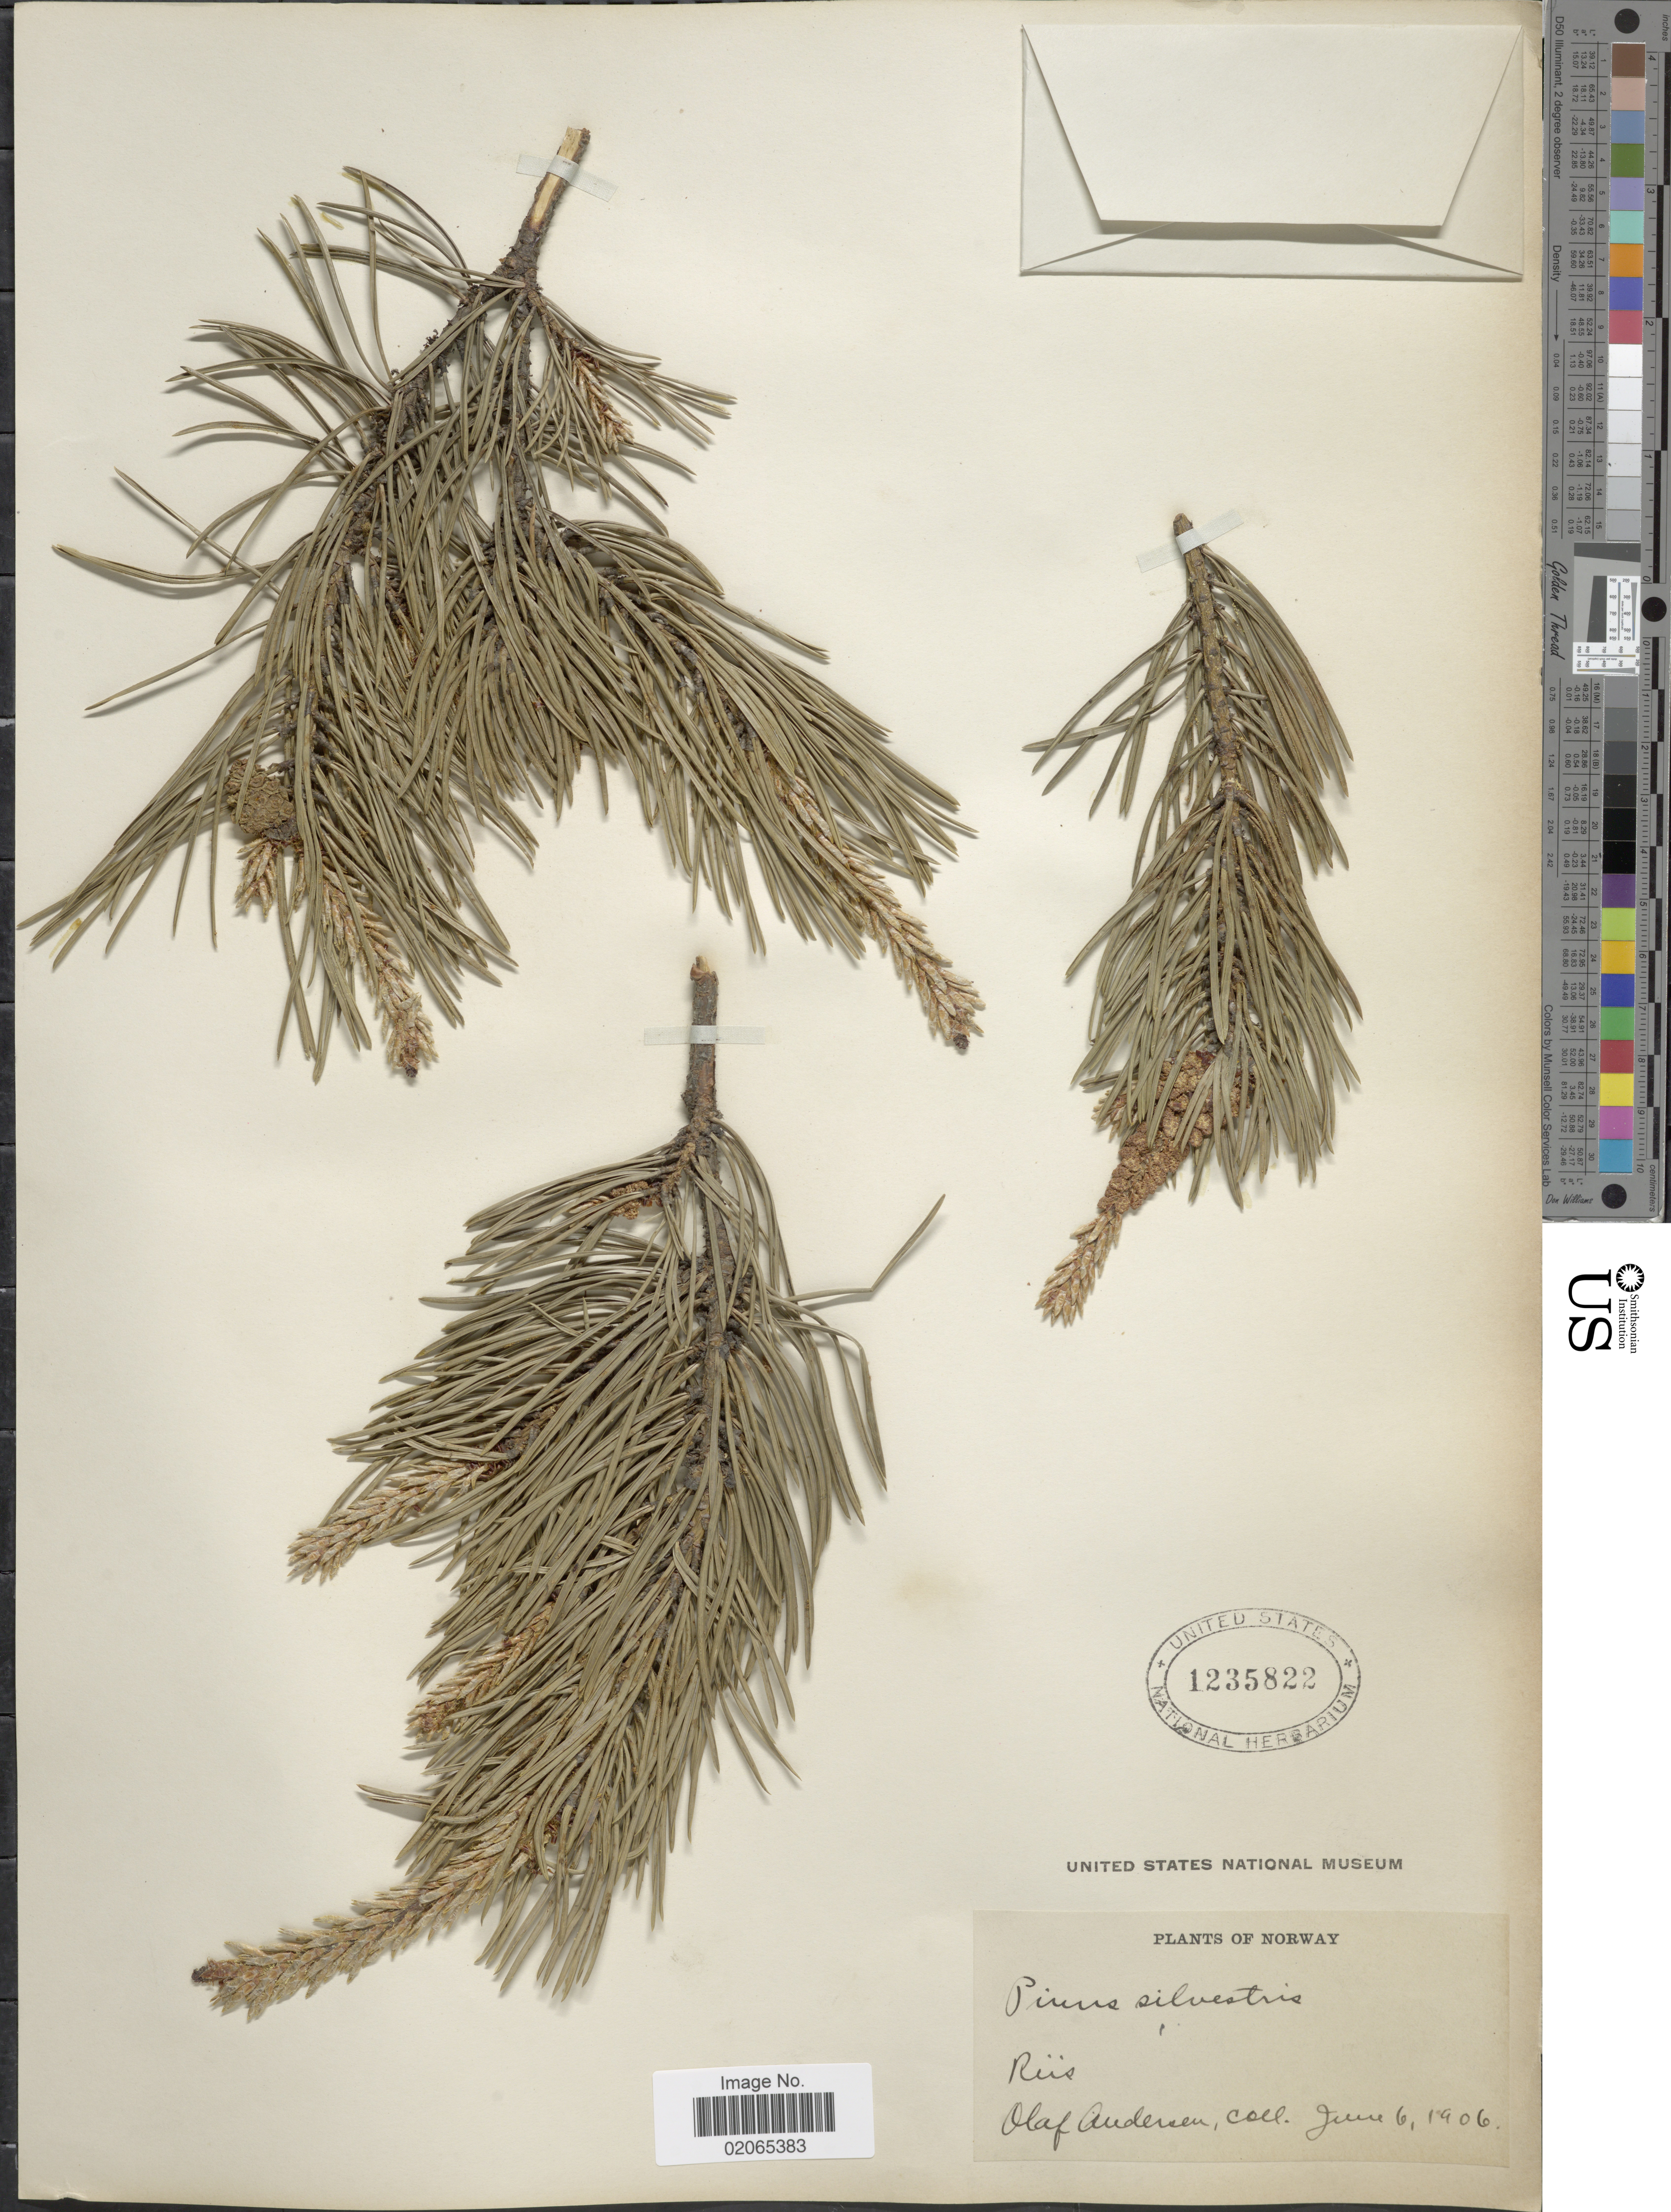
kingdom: Plantae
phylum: Tracheophyta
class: Pinopsida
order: Pinales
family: Pinaceae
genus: Pinus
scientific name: Pinus sylvestris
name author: L.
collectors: O. Andersen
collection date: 1906-06-06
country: Norway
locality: Rüs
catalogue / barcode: US 1235822